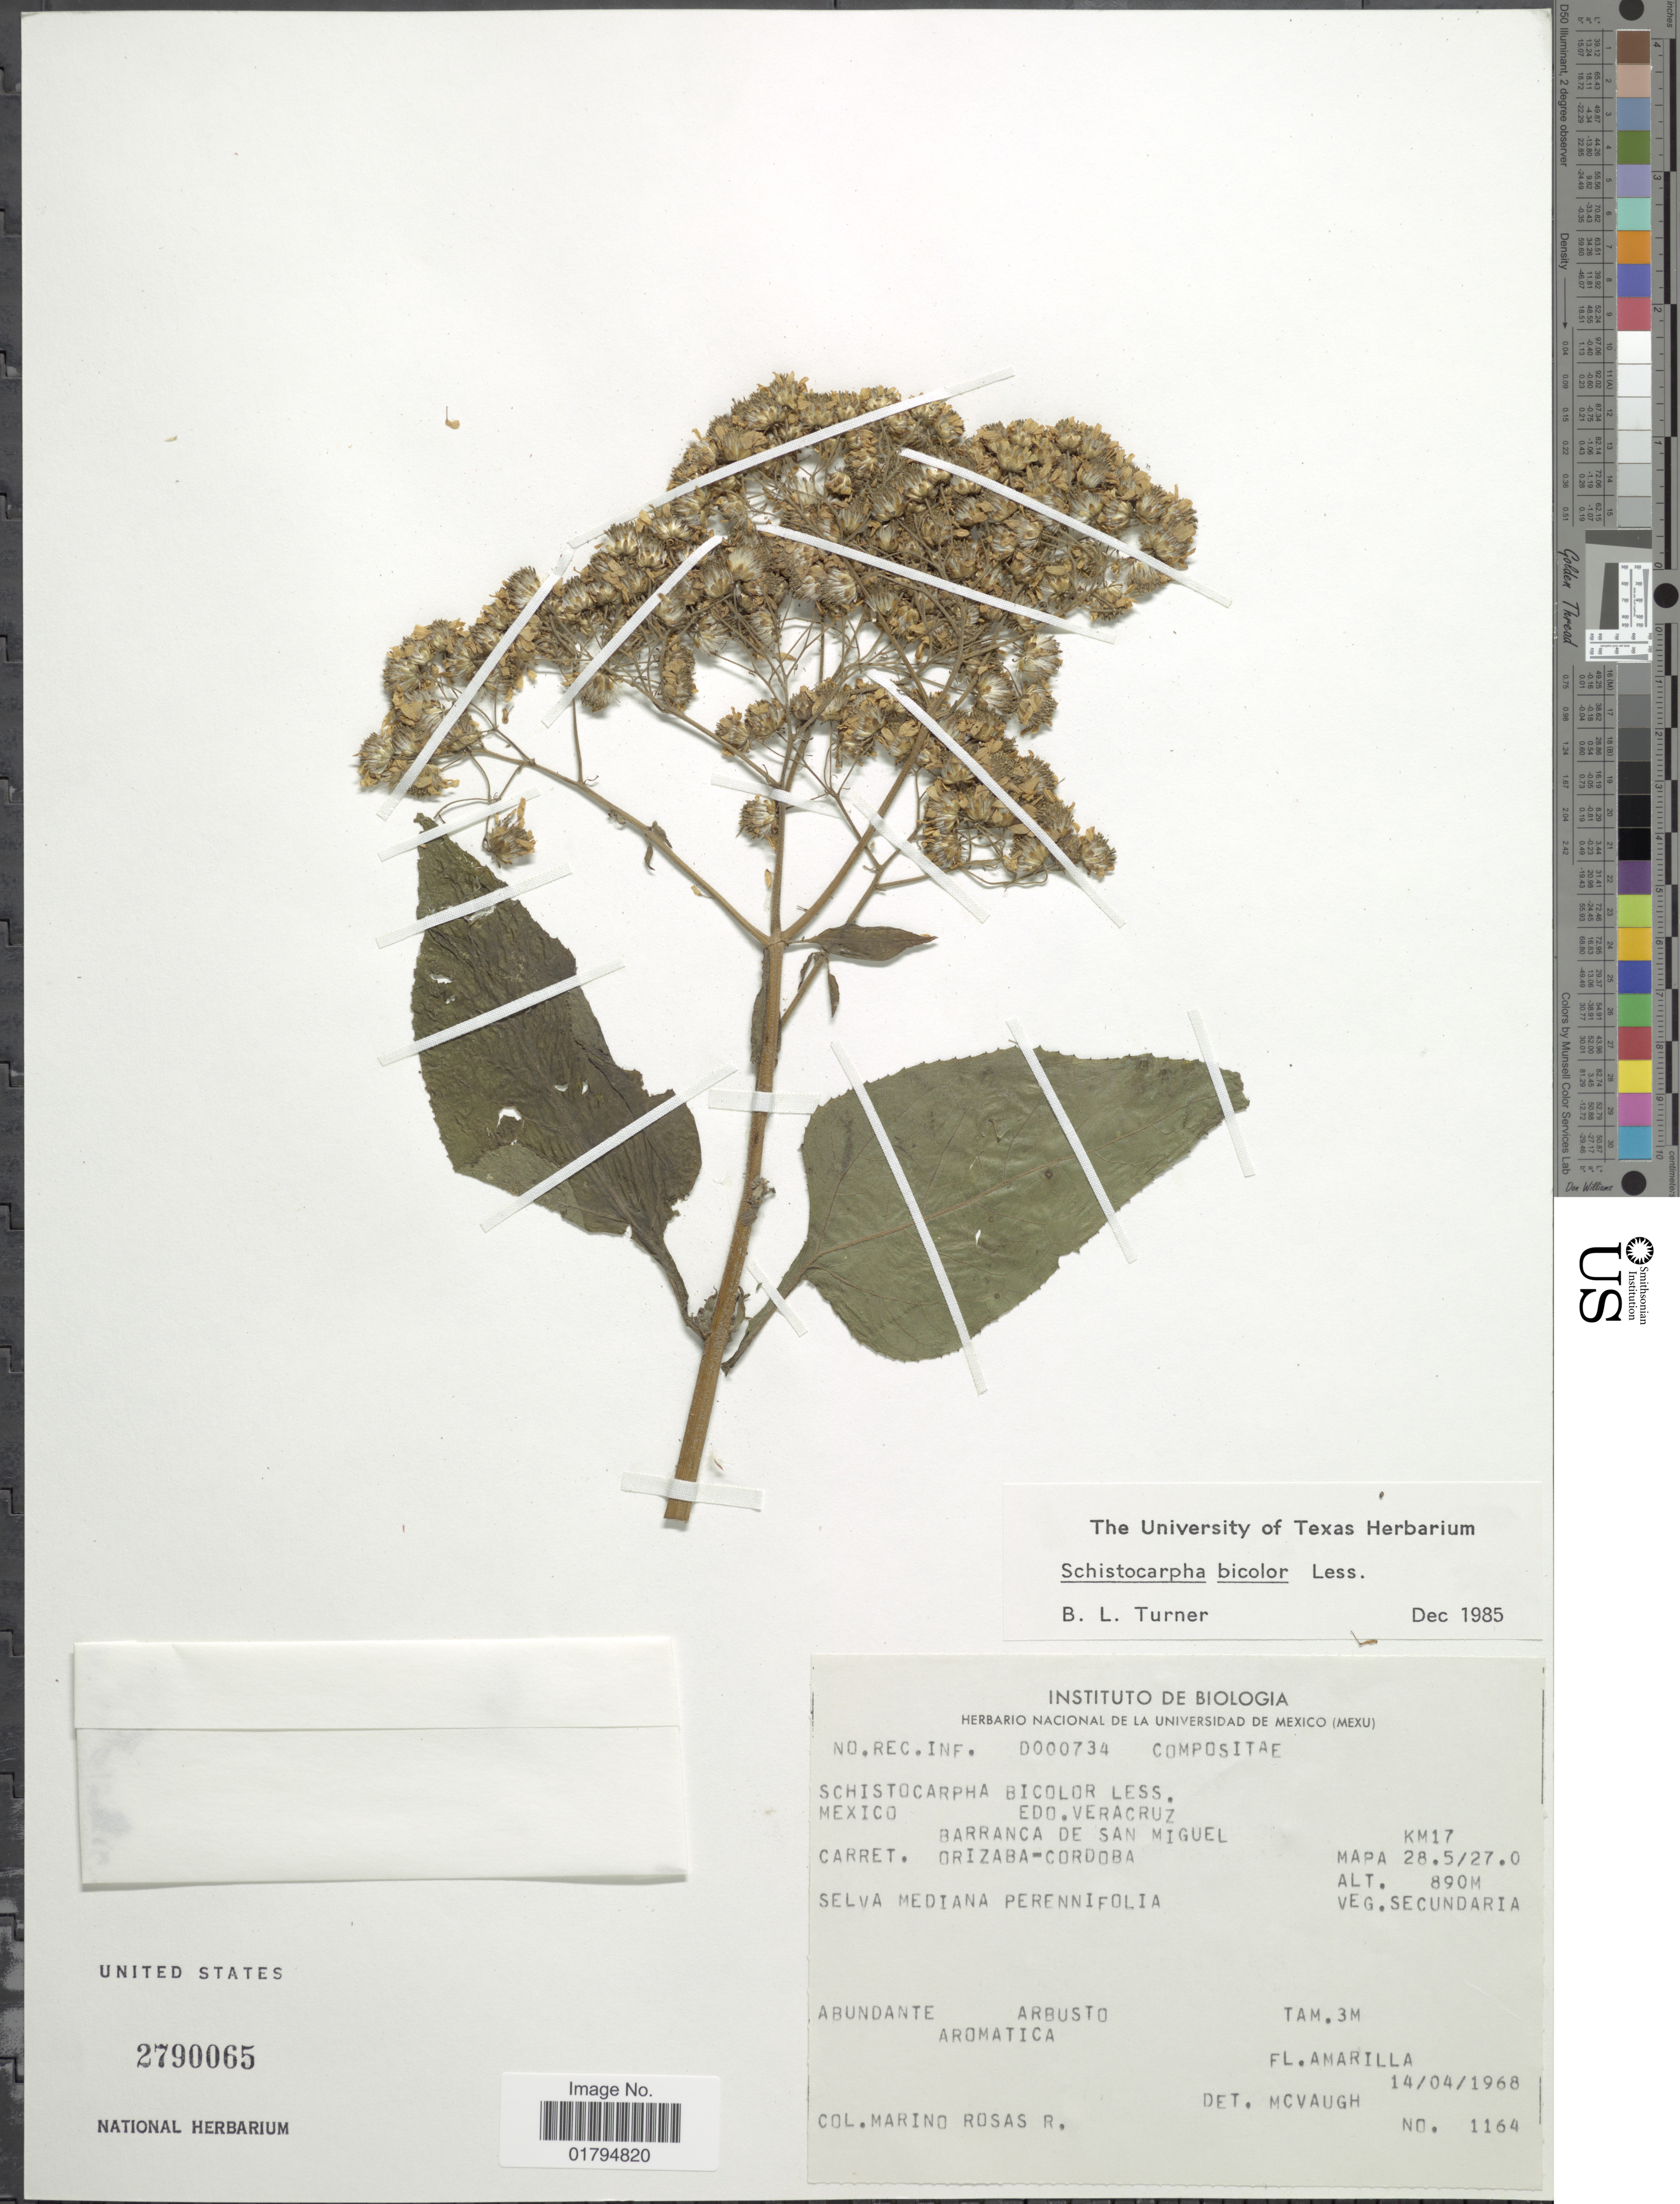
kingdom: Plantae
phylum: Tracheophyta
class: Magnoliopsida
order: Asterales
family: Asteraceae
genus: Schistocarpha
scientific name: Schistocarpha bicolor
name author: Less.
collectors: M. Rosas R.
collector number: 1164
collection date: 1968-04-14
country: Mexico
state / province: Veracruz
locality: Barranca de San Miguel. Carret. Orizaba-Cordoba. Mpa 28.5/27.0 Km 17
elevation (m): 890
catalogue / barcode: US 2790065